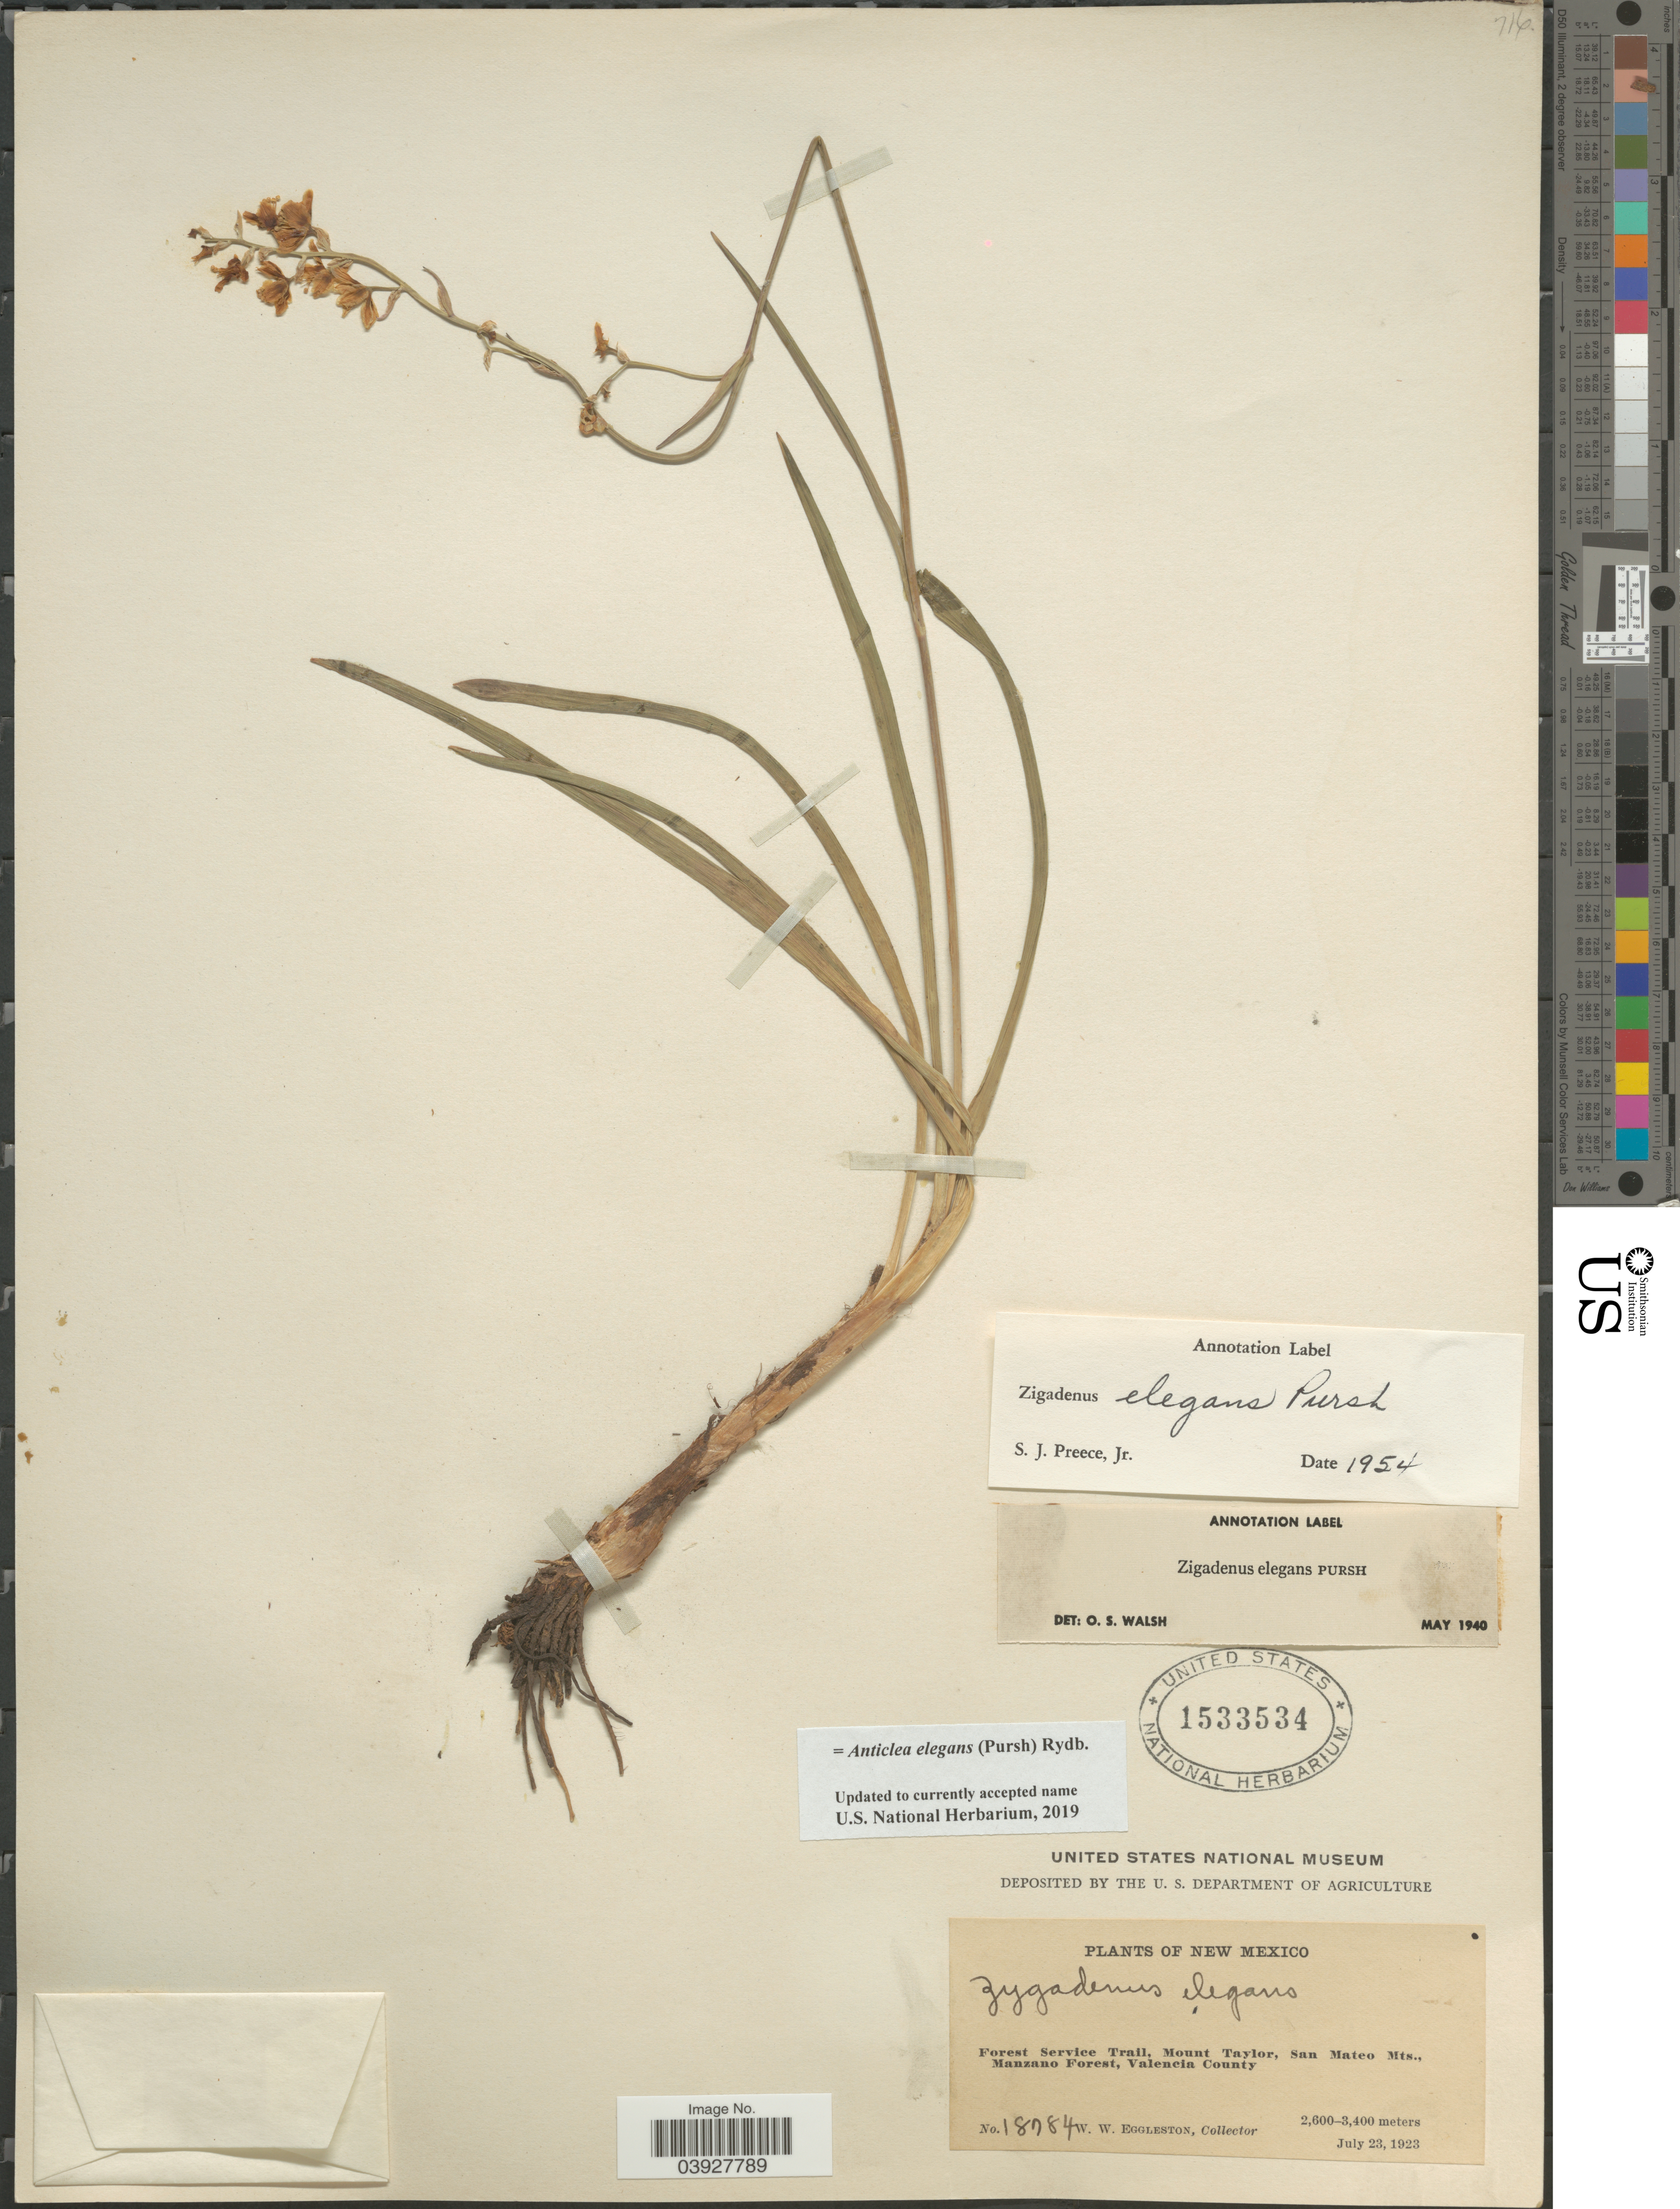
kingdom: Plantae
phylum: Tracheophyta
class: Liliopsida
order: Liliales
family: Melanthiaceae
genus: Anticlea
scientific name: Anticlea elegans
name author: (Pursh) Rydb.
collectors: W. W. Eggleston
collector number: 18784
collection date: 1923-07-23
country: United States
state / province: New Mexico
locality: Forest Service Trail, Mount Taylor, San Mateo Mts., Manzano Forest, Valencia County.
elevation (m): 2600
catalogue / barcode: US 1533534